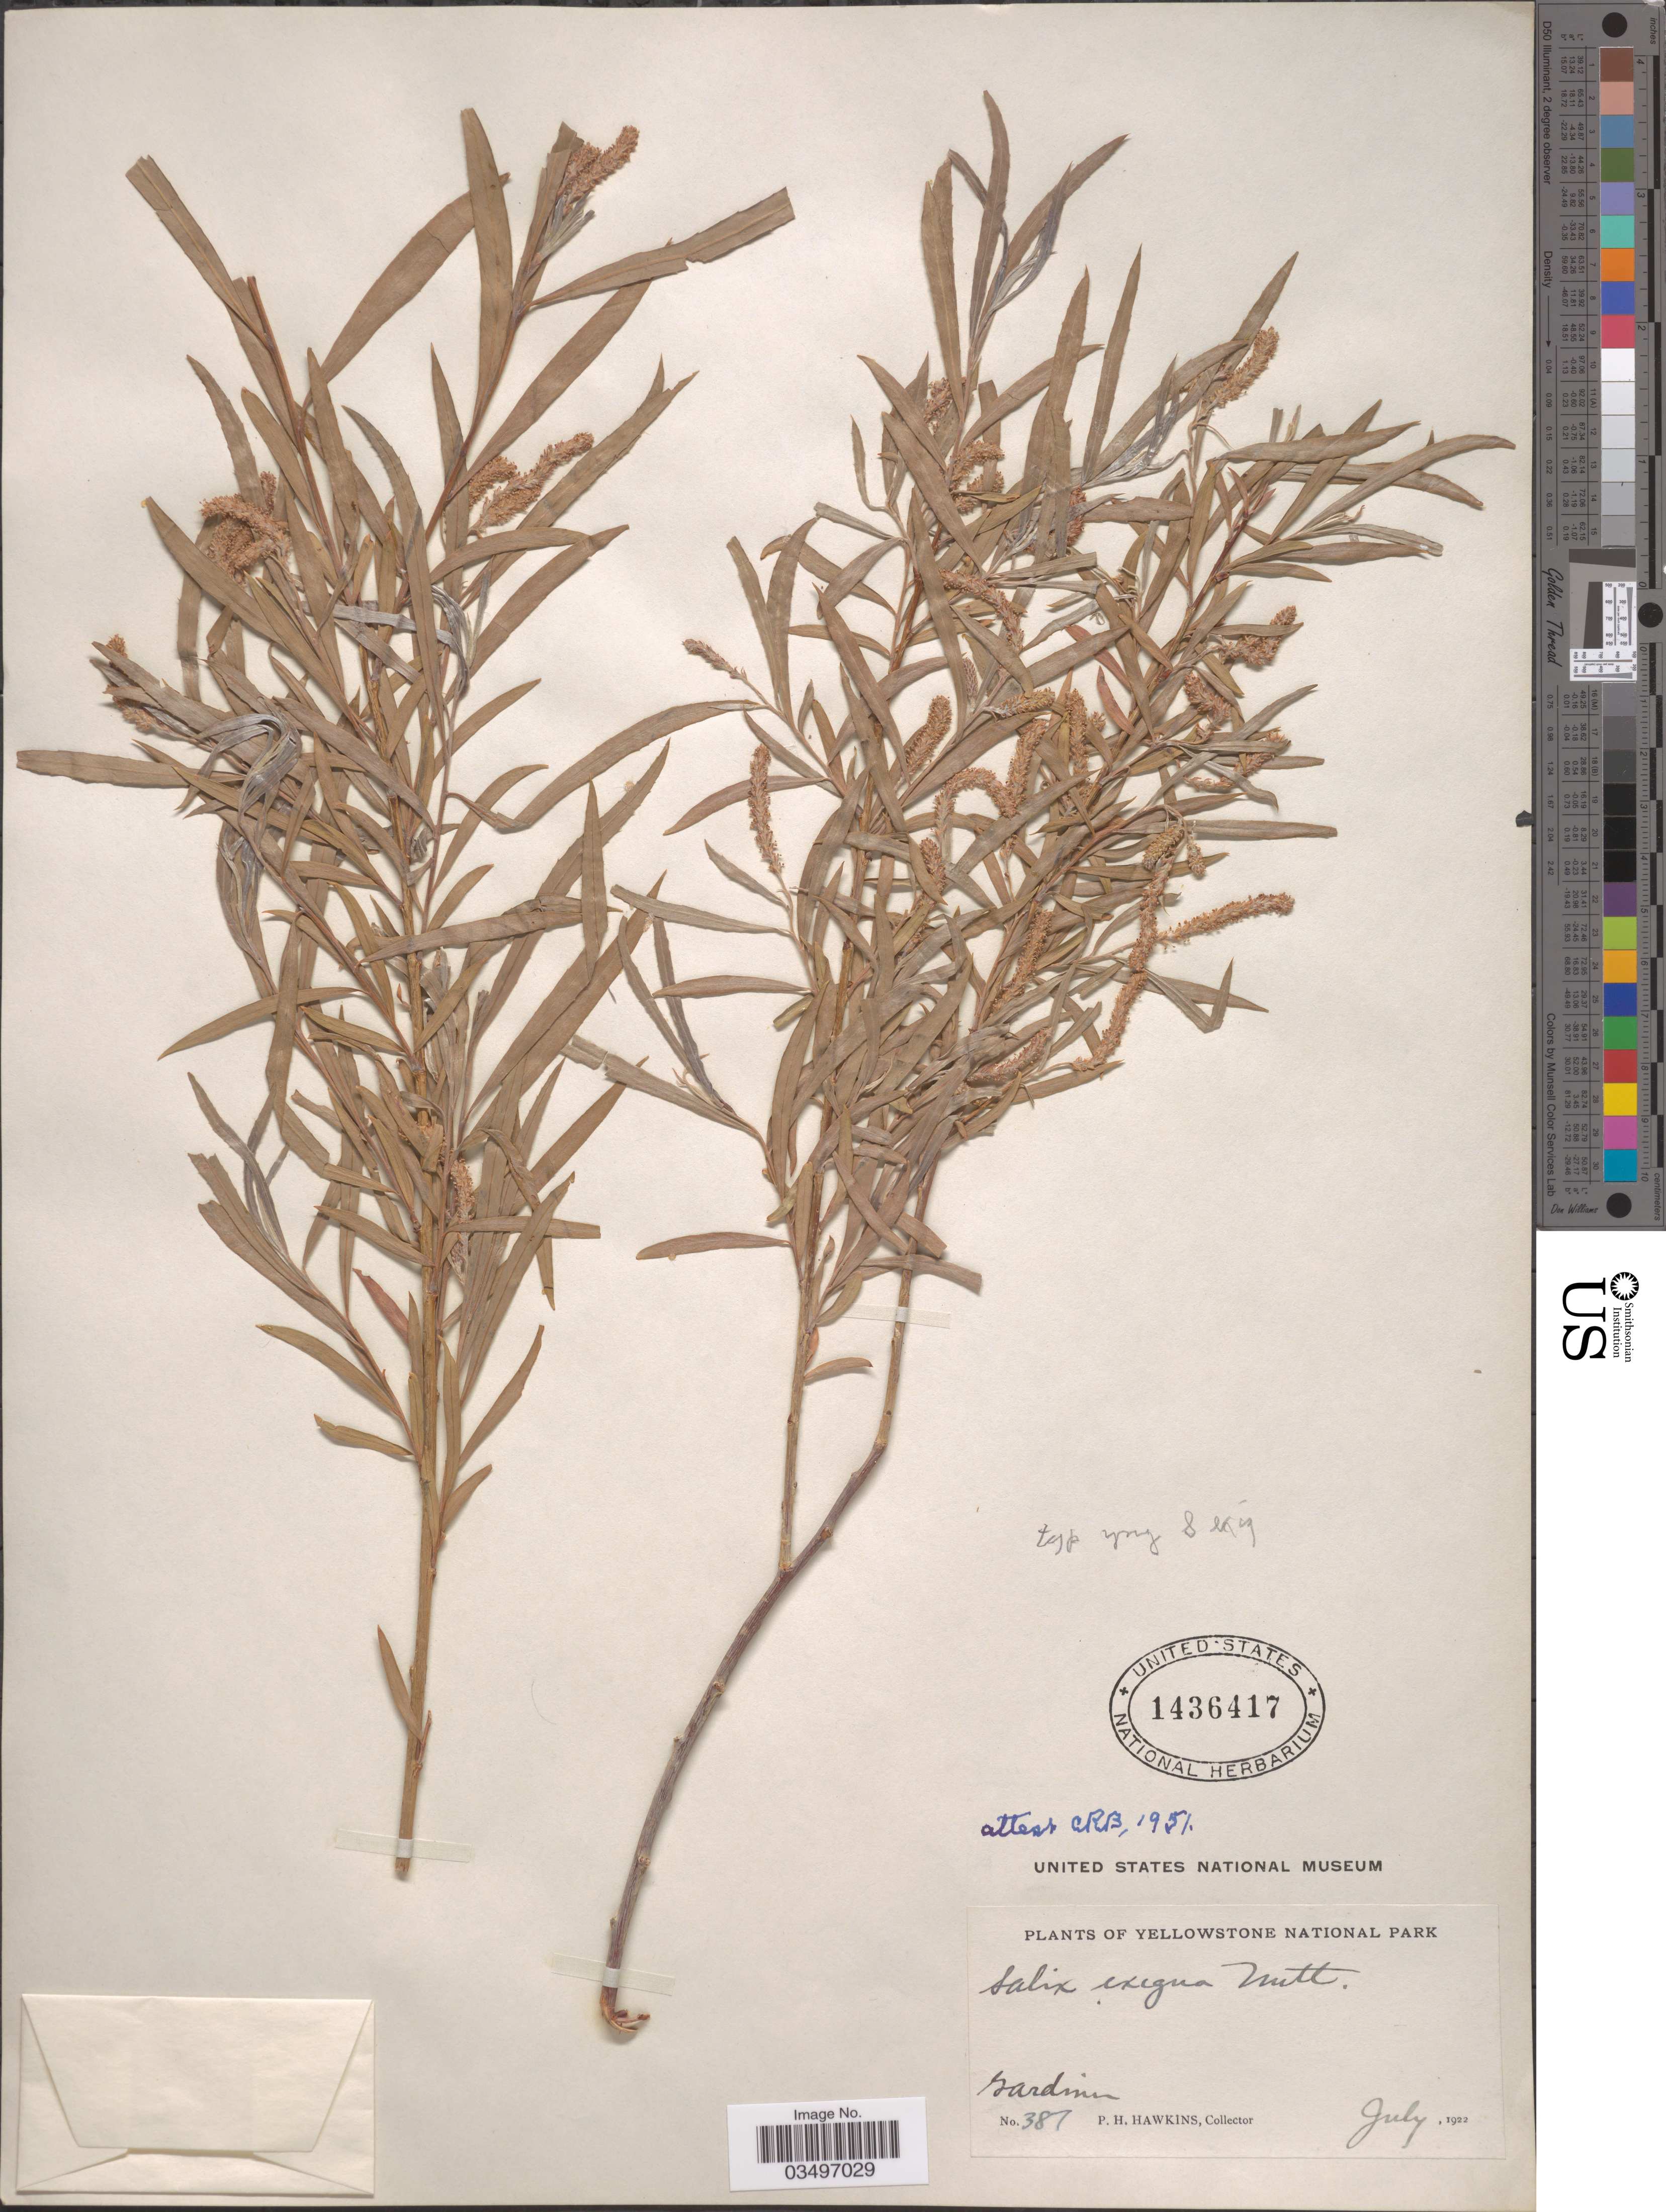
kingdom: Plantae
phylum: Tracheophyta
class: Magnoliopsida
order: Malpighiales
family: Salicaceae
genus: Salix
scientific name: Salix exigua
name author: Nutt.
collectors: P. Hawkins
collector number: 387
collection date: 1922-07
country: United States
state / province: Montana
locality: Yellowstone National Park. Gardiner.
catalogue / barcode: US 1436417